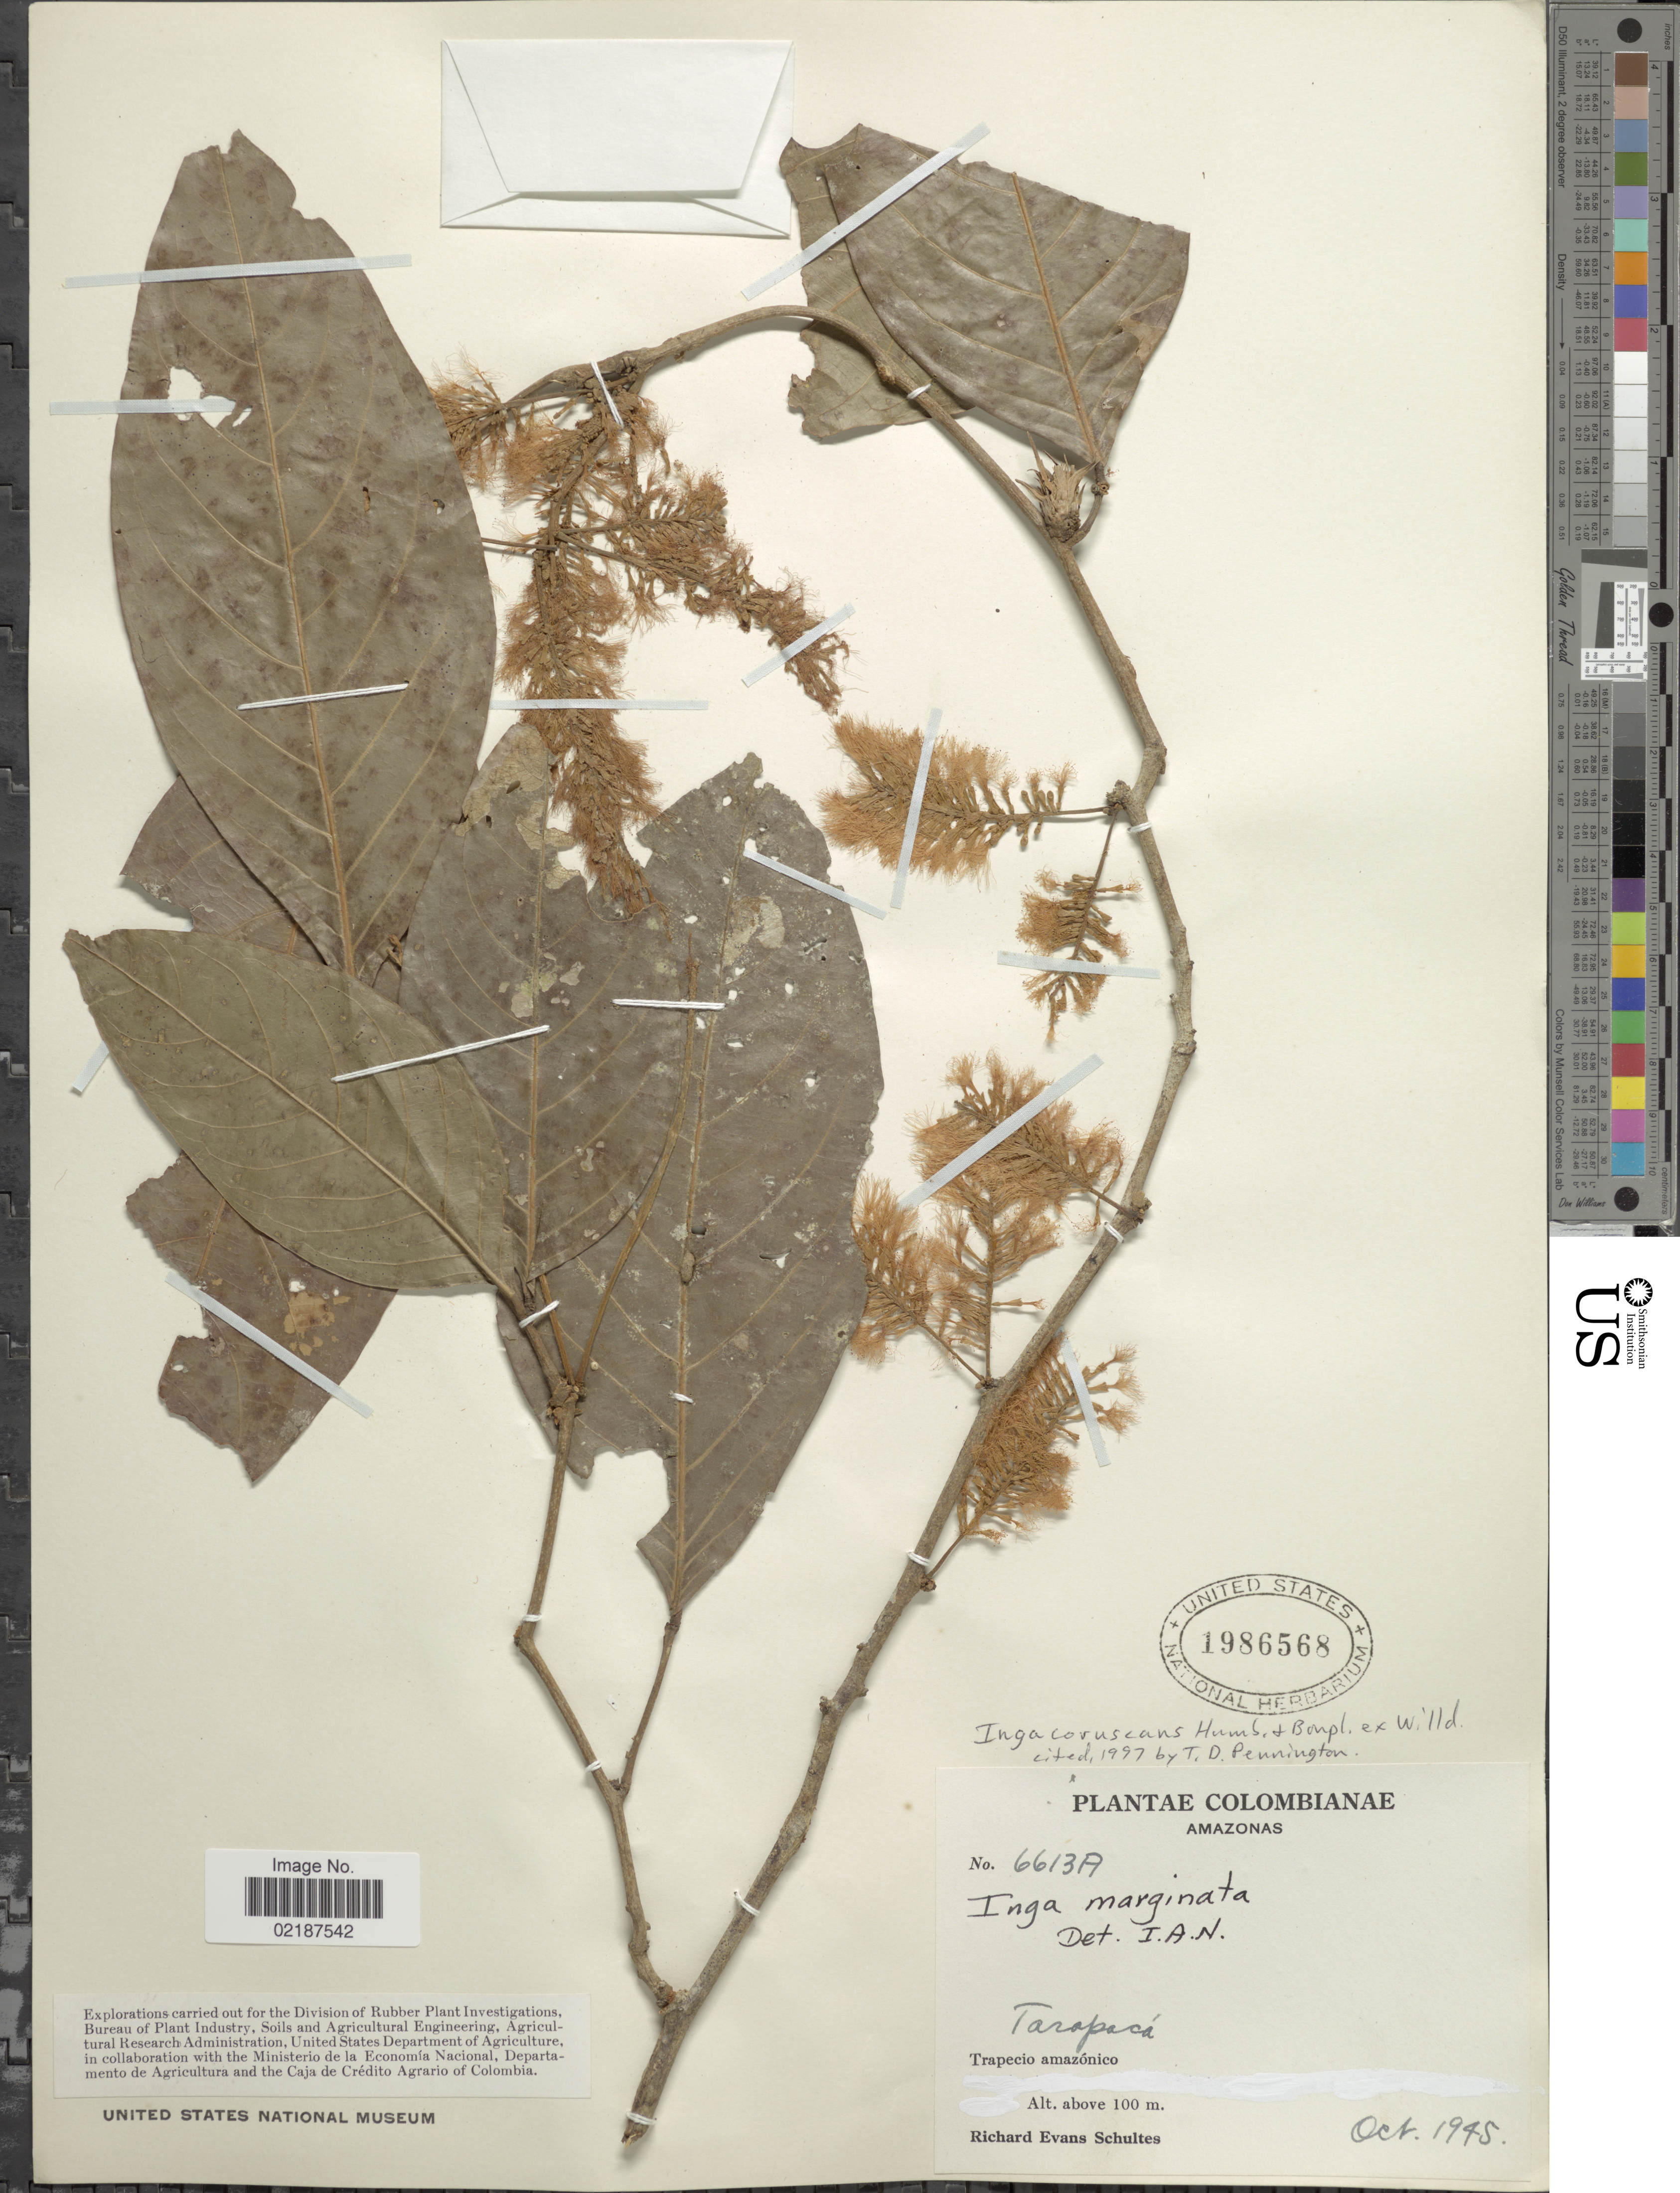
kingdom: Plantae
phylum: Tracheophyta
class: Magnoliopsida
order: Fabales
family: Fabaceae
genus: Inga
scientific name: Inga coruscans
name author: Humb. & Bonpl. ex Willd.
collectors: R. E. Schultes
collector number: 6613A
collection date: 1945-10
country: Colombia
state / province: Amazônas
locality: Tarapaca, Trapecia amazonico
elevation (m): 100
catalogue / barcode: US 1986568